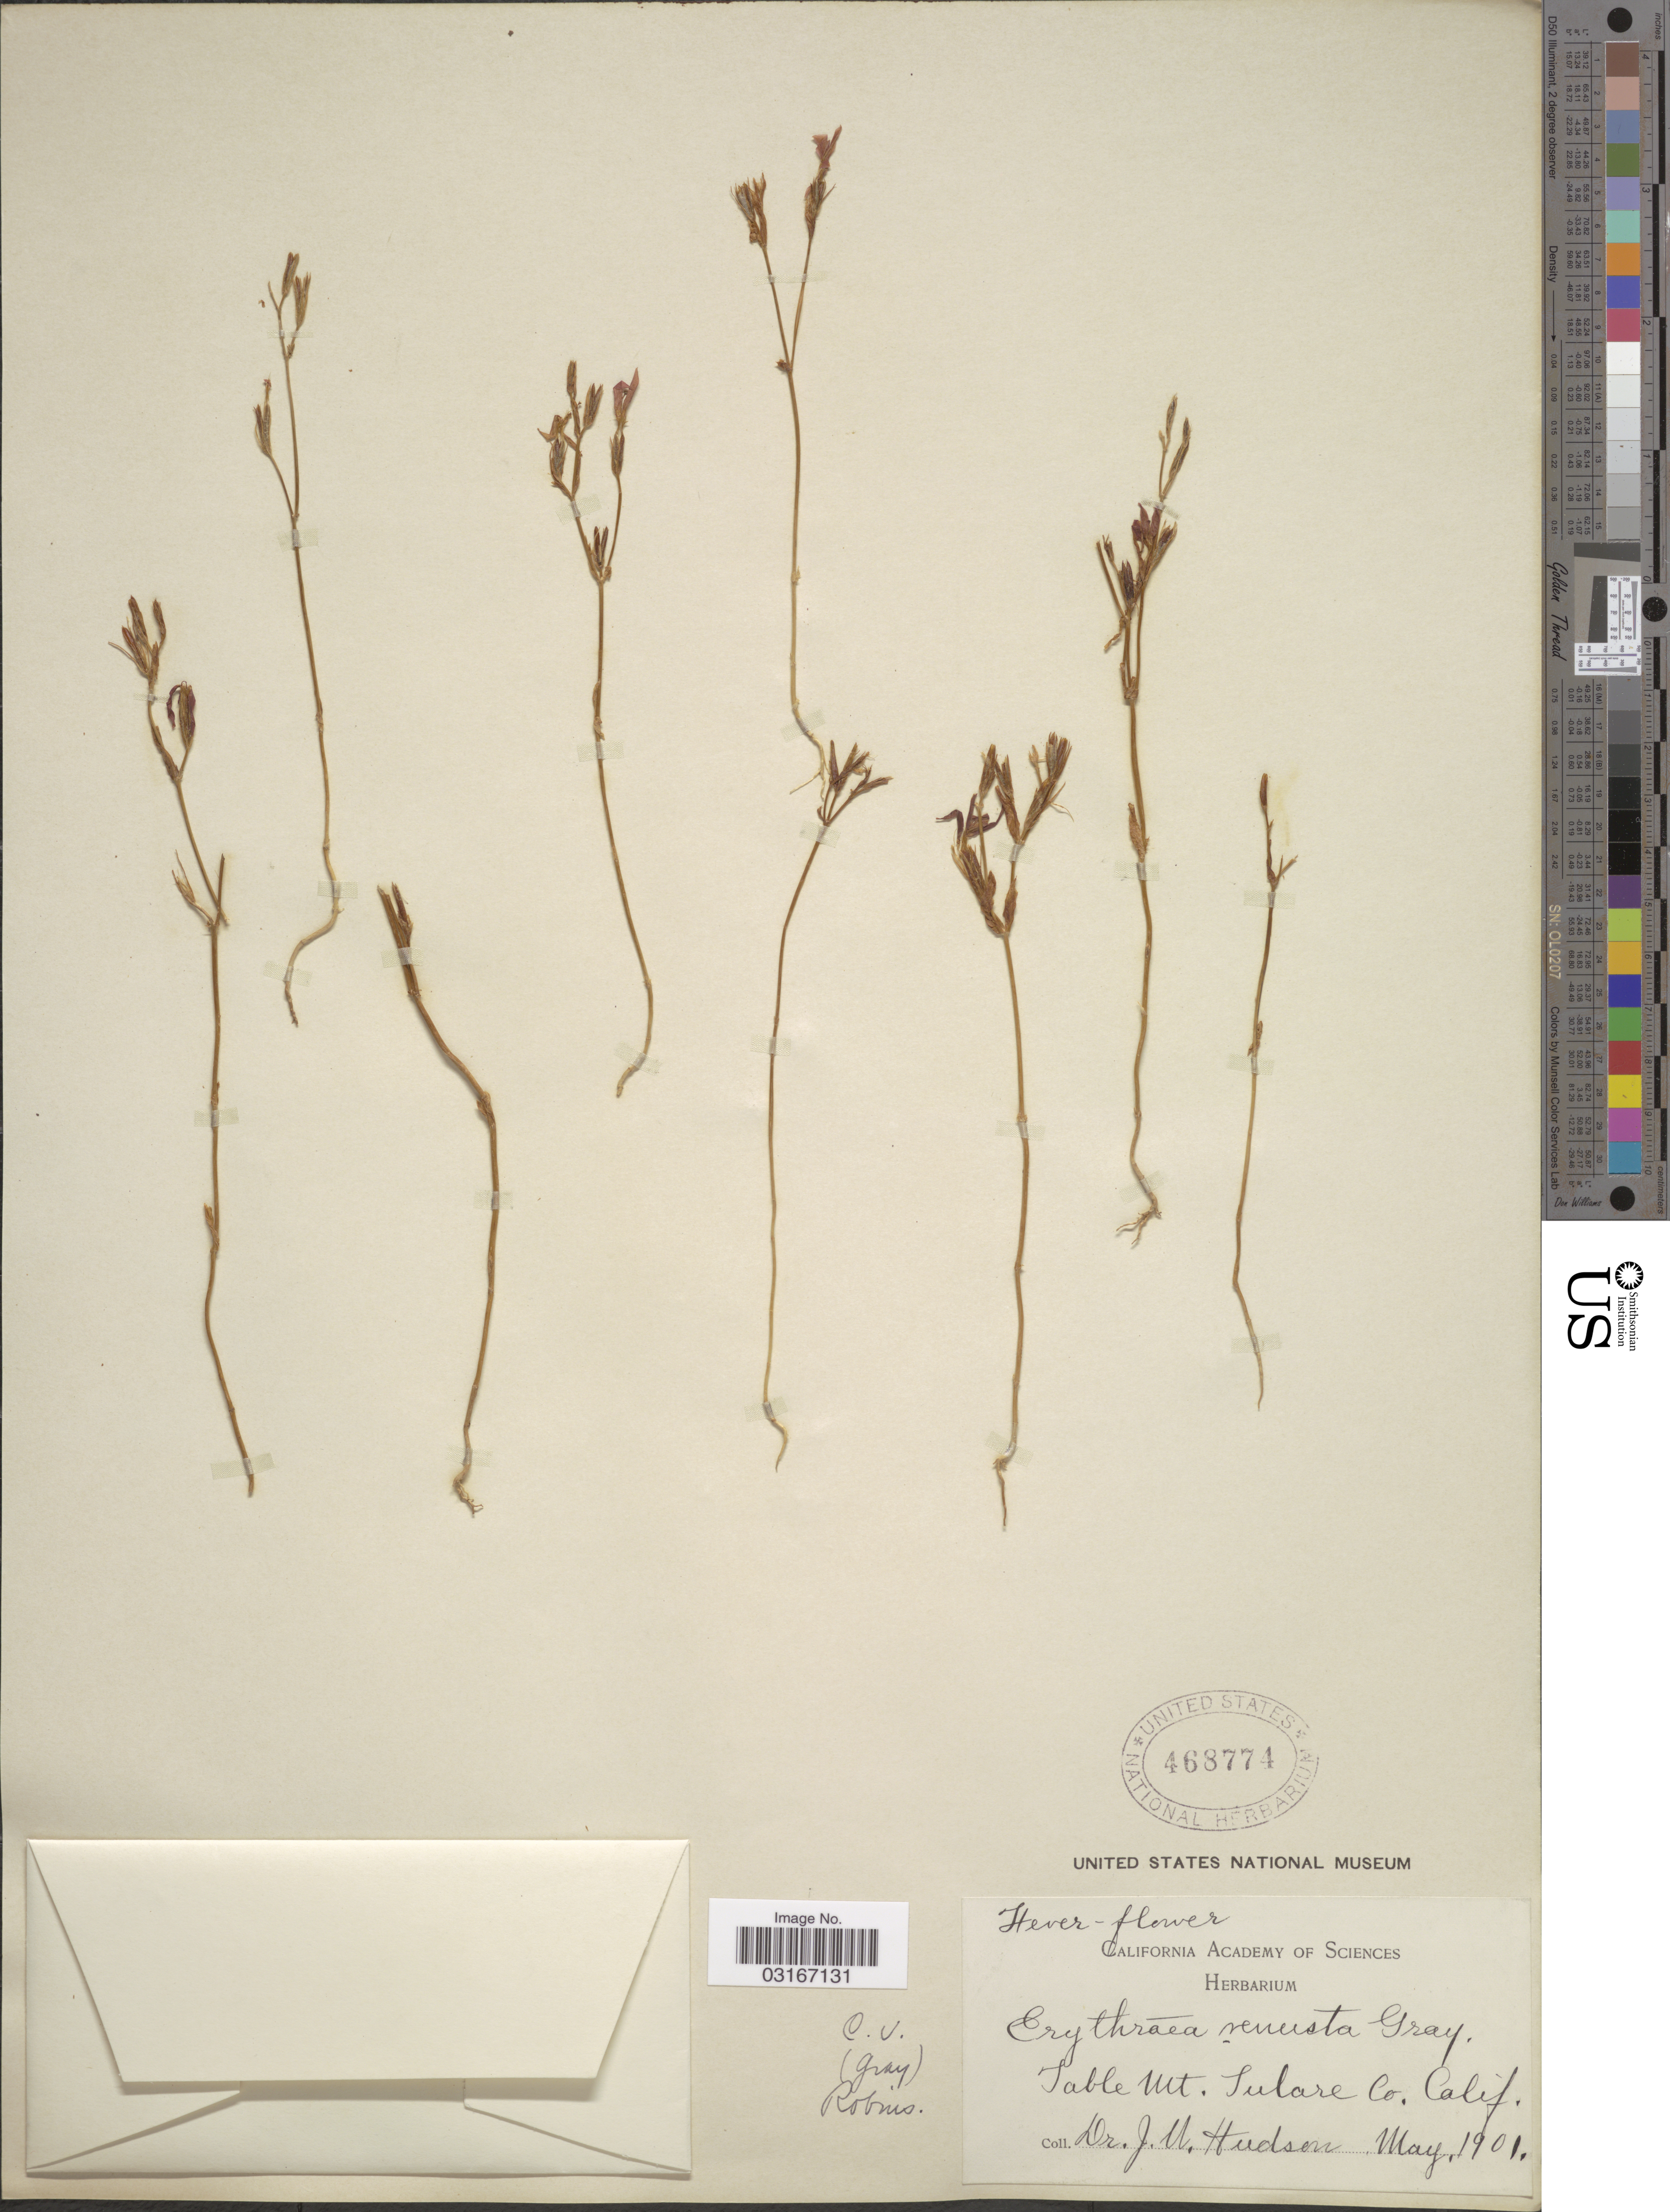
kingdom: Plantae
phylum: Tracheophyta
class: Magnoliopsida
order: Gentianales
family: Gentianaceae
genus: Centaurium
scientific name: Centaurium venustum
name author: (A. Gray) B.L. Rob.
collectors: J. W. Hudson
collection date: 1901-05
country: United States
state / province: California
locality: Table Mt. Sulare Co.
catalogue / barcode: US 468774